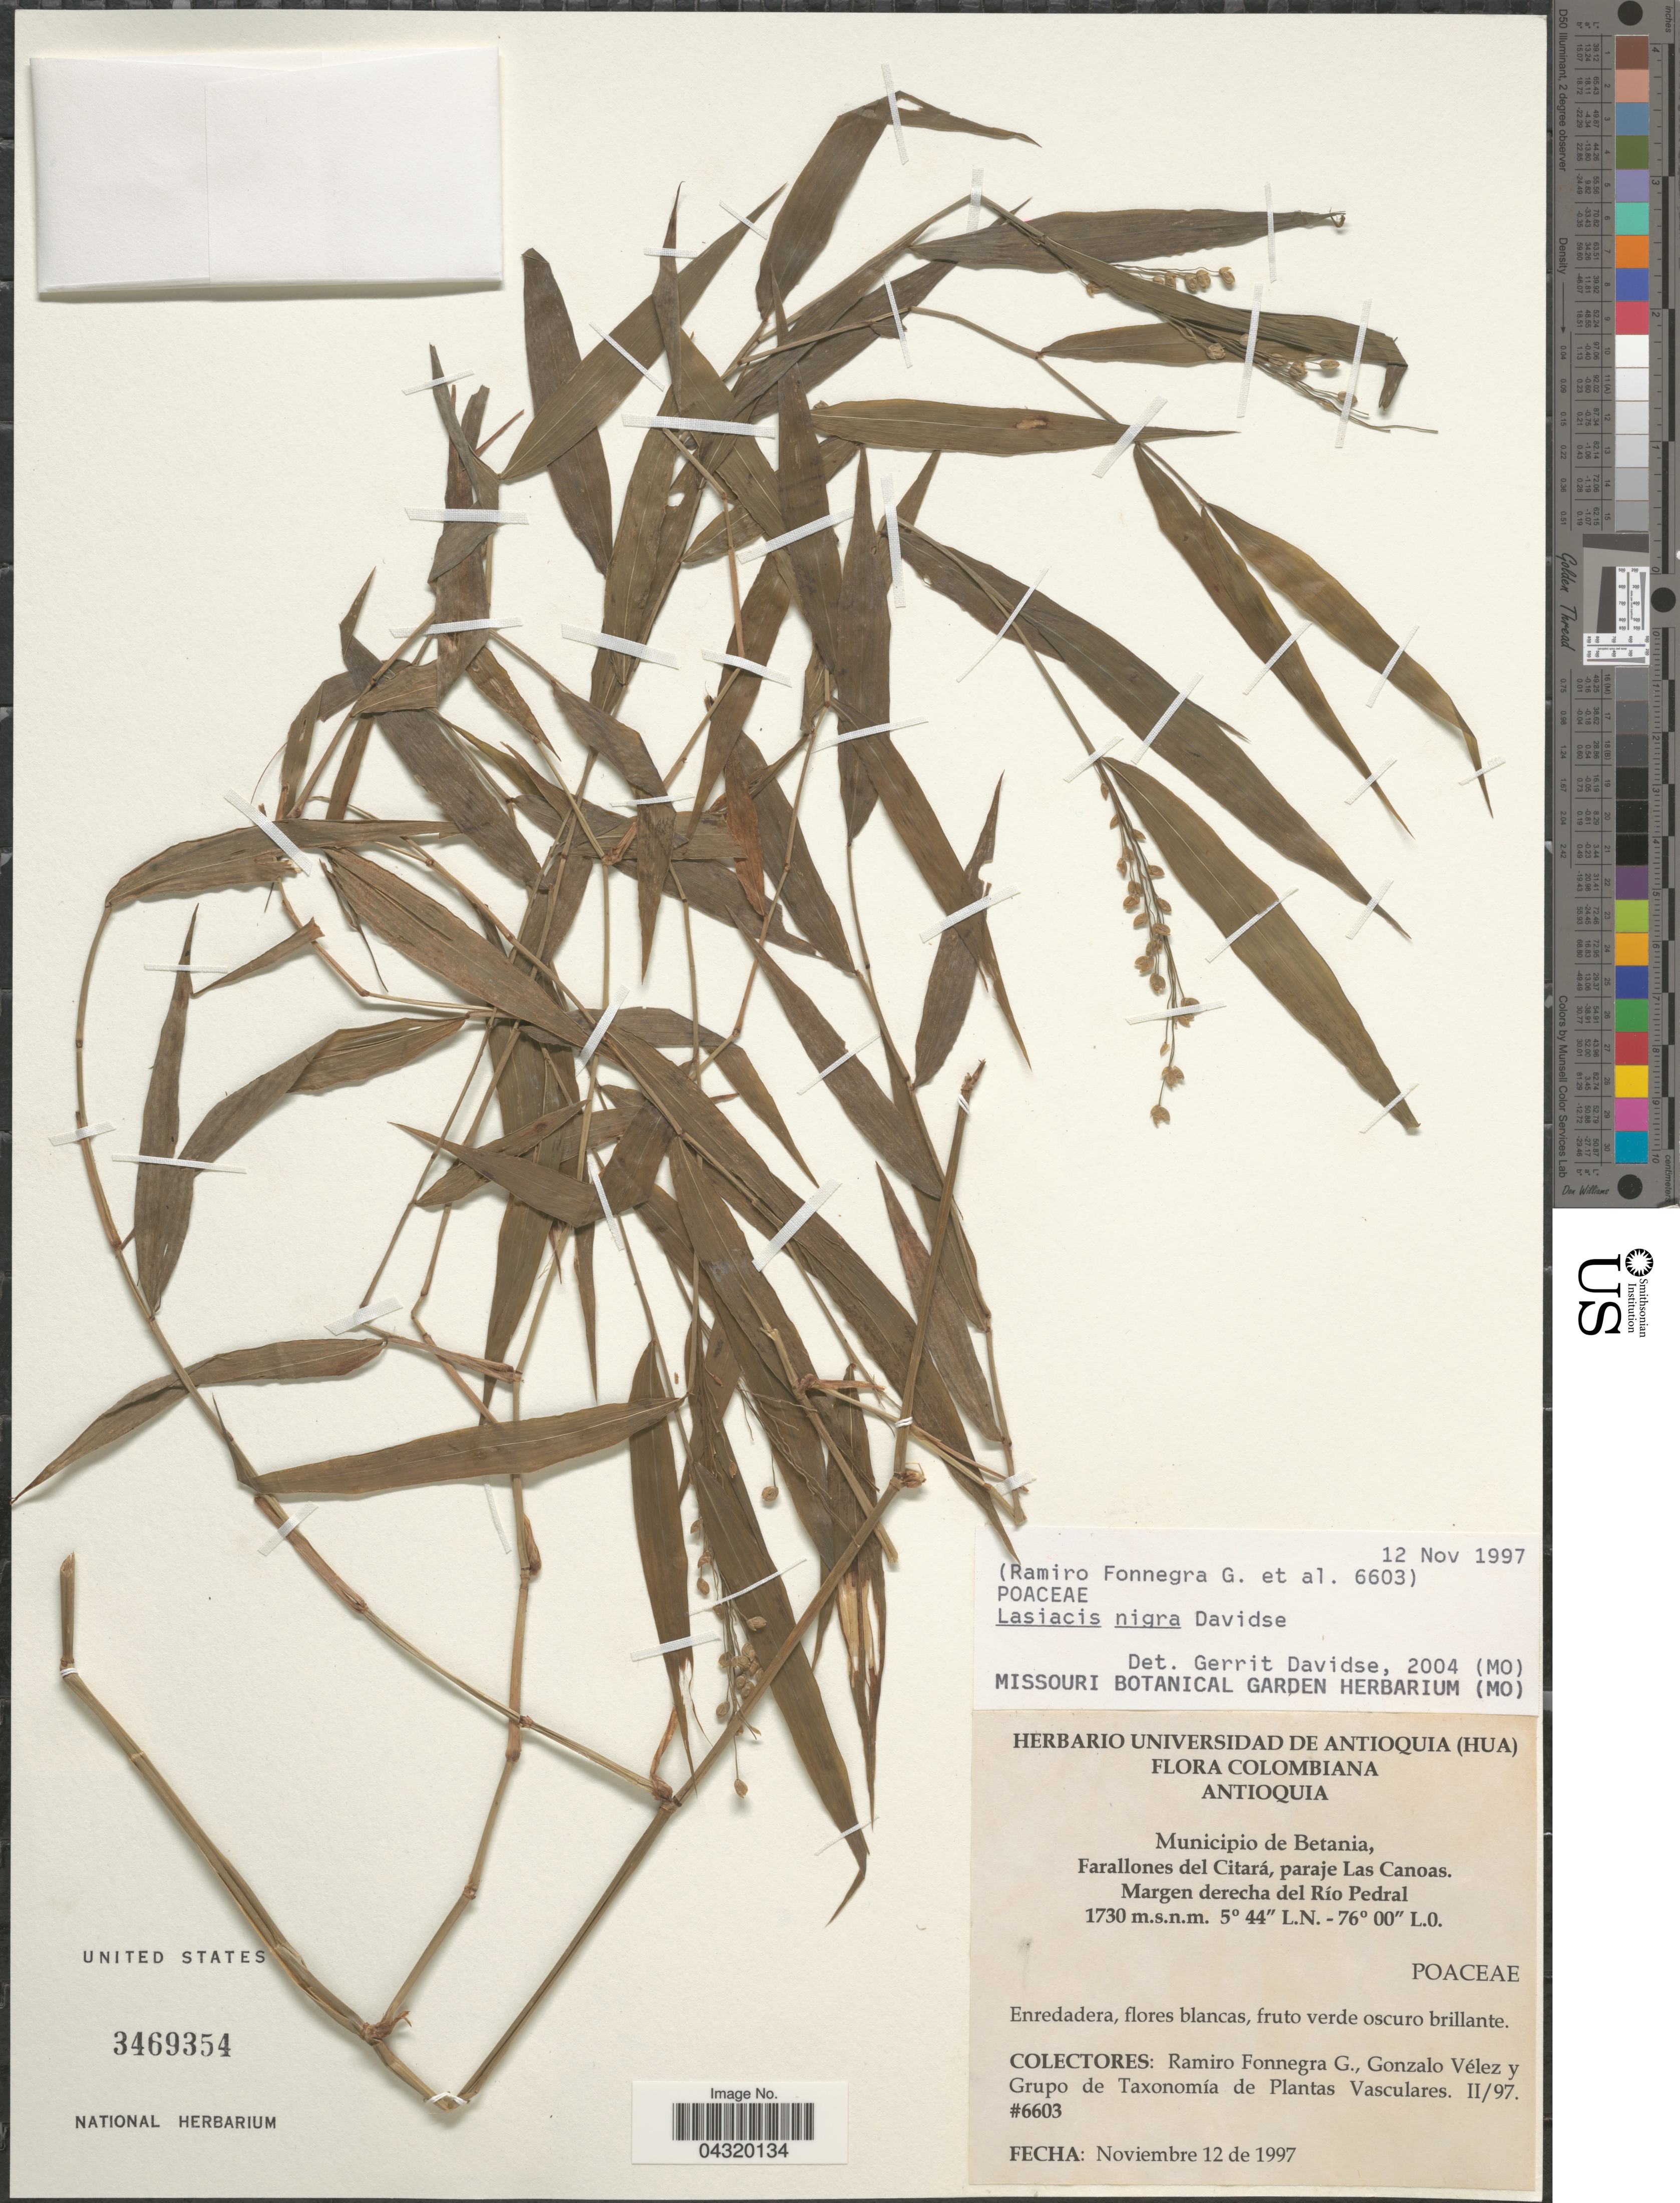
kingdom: Plantae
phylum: Tracheophyta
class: Liliopsida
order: Poales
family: Poaceae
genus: Lasiacis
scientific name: Lasiacis nigra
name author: Davidse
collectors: R. Fonnegra G., G. Velez & Grupo de Taxonomía de Plantas Vasculares II/97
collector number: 6603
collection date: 1997-11-12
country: Colombia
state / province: Antioquia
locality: Municipio de Betania, Farallones del Citará, paraje Las Canoas. Margen derecha del Río Pedral.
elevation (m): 1730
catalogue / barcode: US 3469354